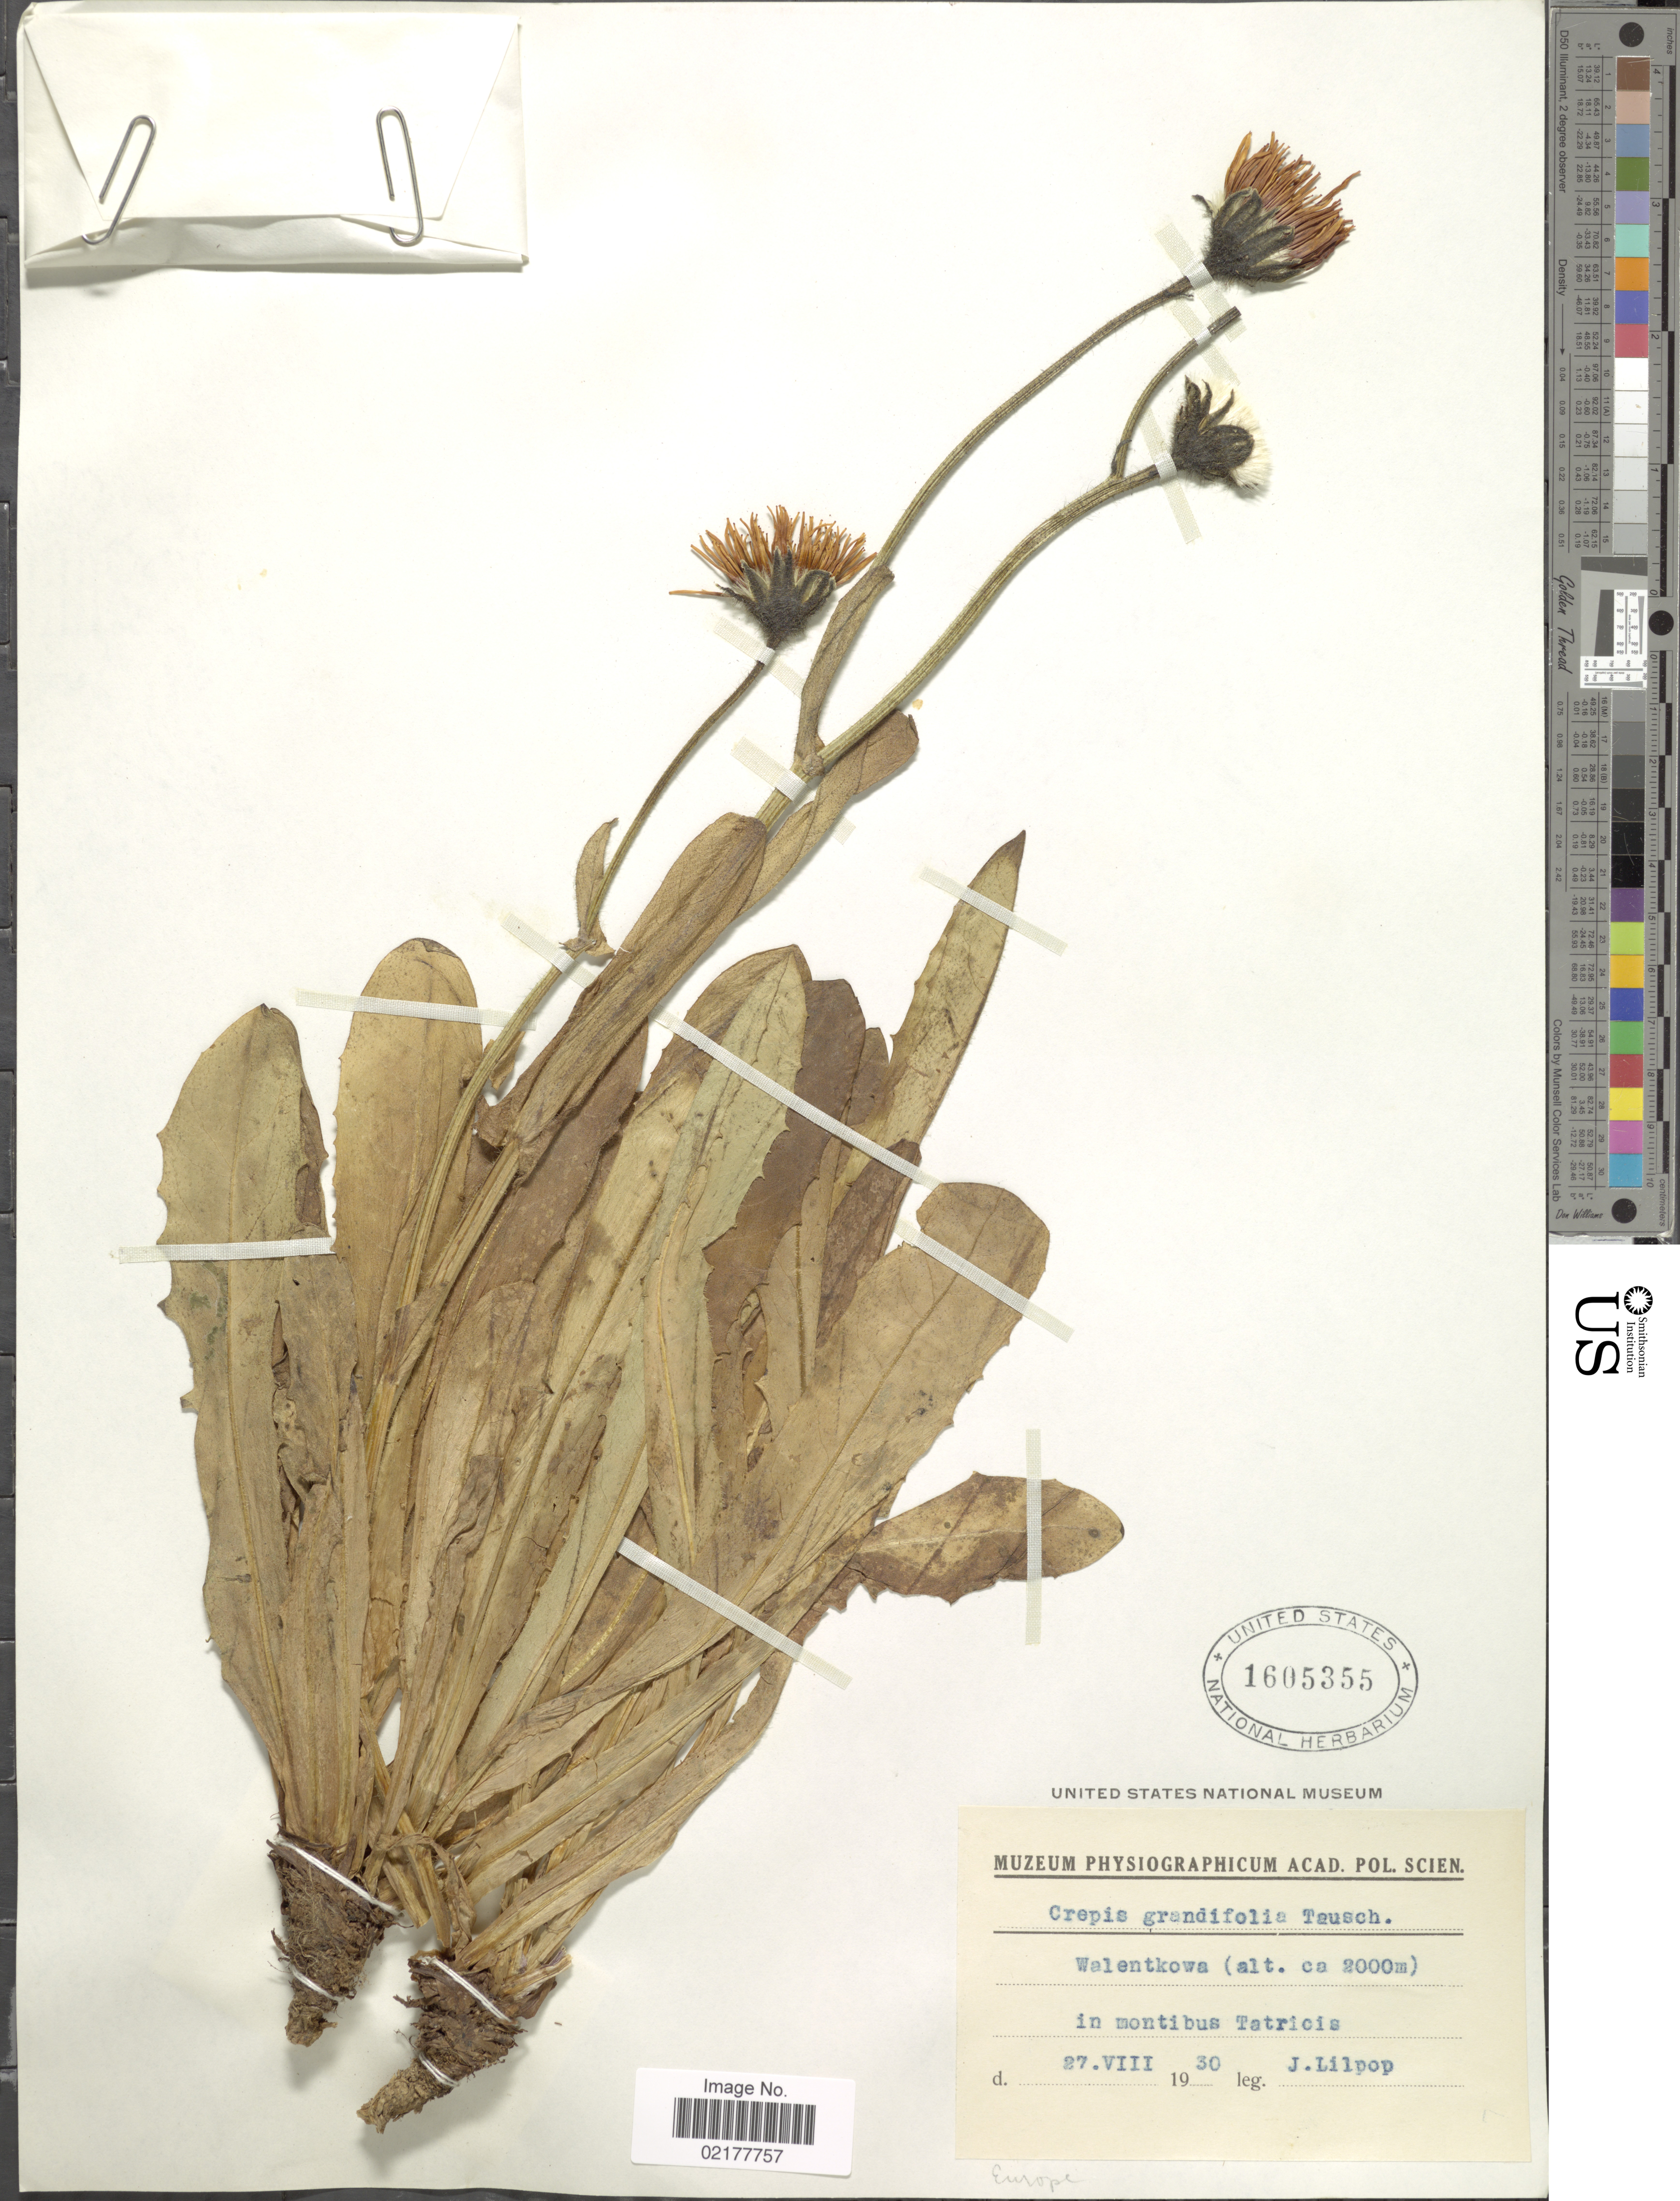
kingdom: Plantae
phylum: Tracheophyta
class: Magnoliopsida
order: Asterales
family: Asteraceae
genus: Crepis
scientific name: Crepis conyzifolia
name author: (Gouan) A. Kern.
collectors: J. Lilpop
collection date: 1930-08-27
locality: Walentkowa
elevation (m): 2000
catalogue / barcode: US 1605355